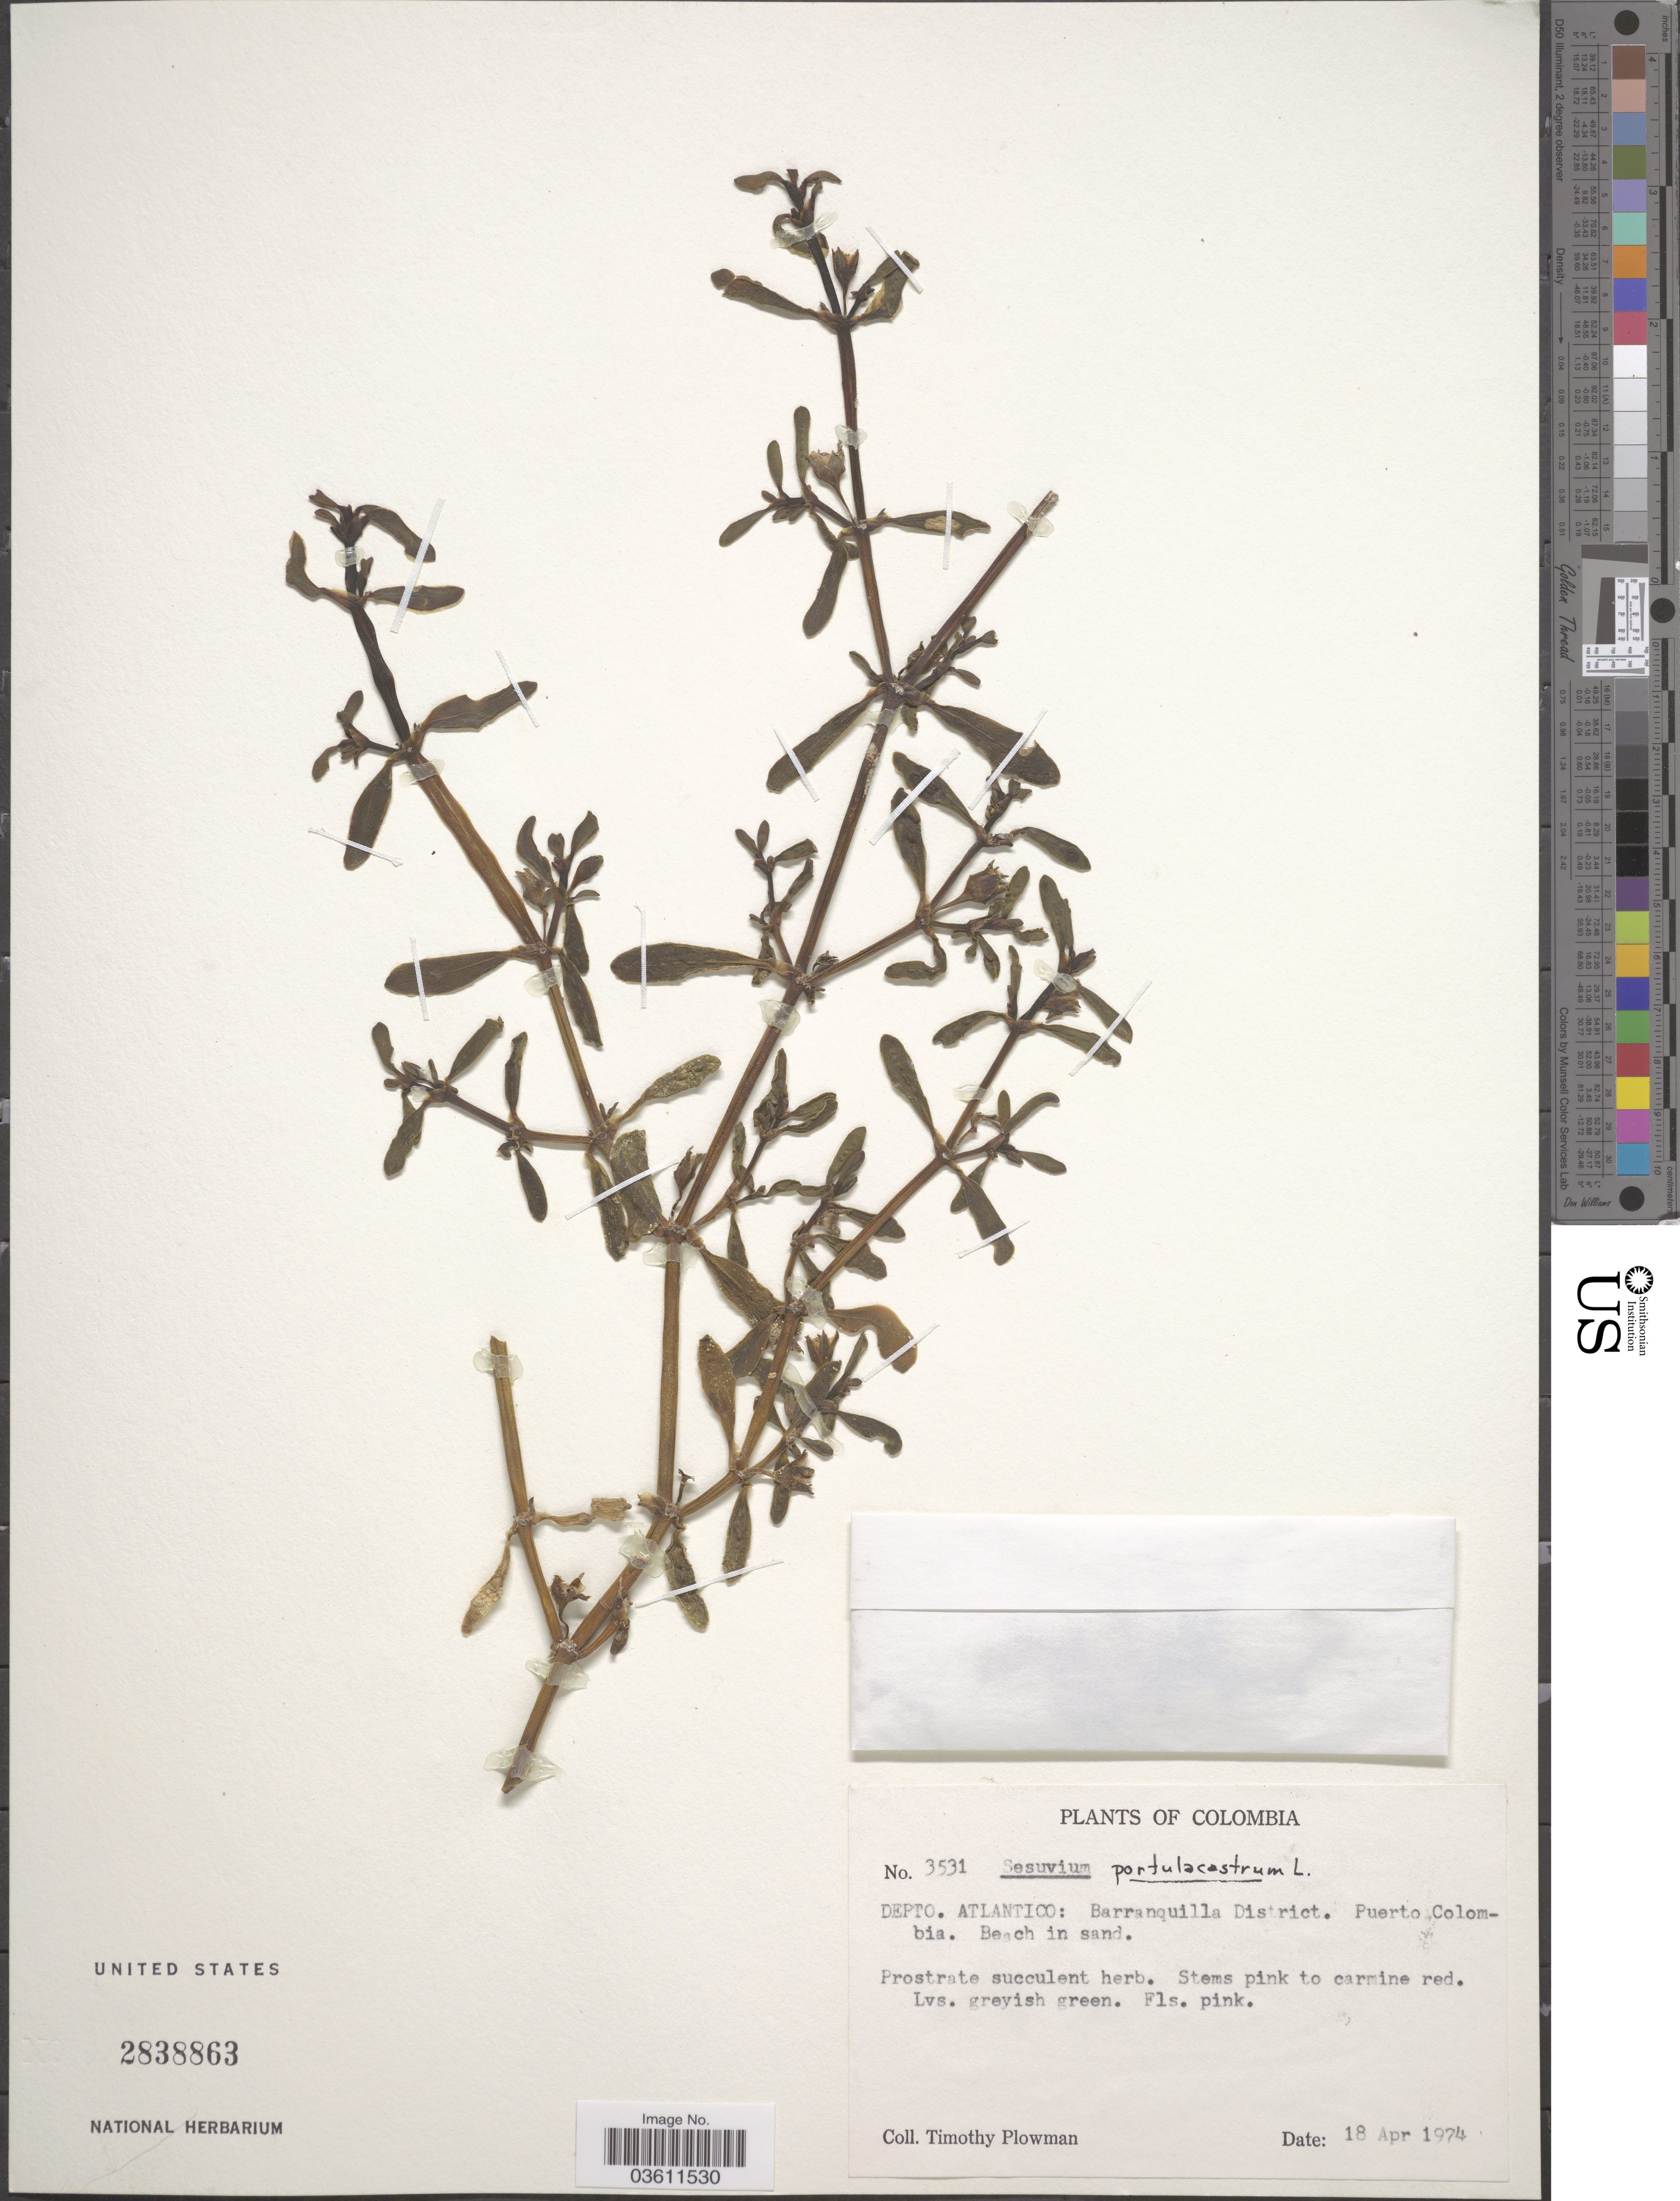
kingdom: Plantae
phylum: Tracheophyta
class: Magnoliopsida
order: Caryophyllales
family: Aizoaceae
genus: Sesuvium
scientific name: Sesuvium portulacastrum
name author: (L.) L.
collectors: T. Plowman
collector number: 3531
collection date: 1974-04-18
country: Colombia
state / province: Atlántico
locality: Depto. Atlantico: Barranquilla District. Puerto Colombia.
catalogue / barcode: US 2838863